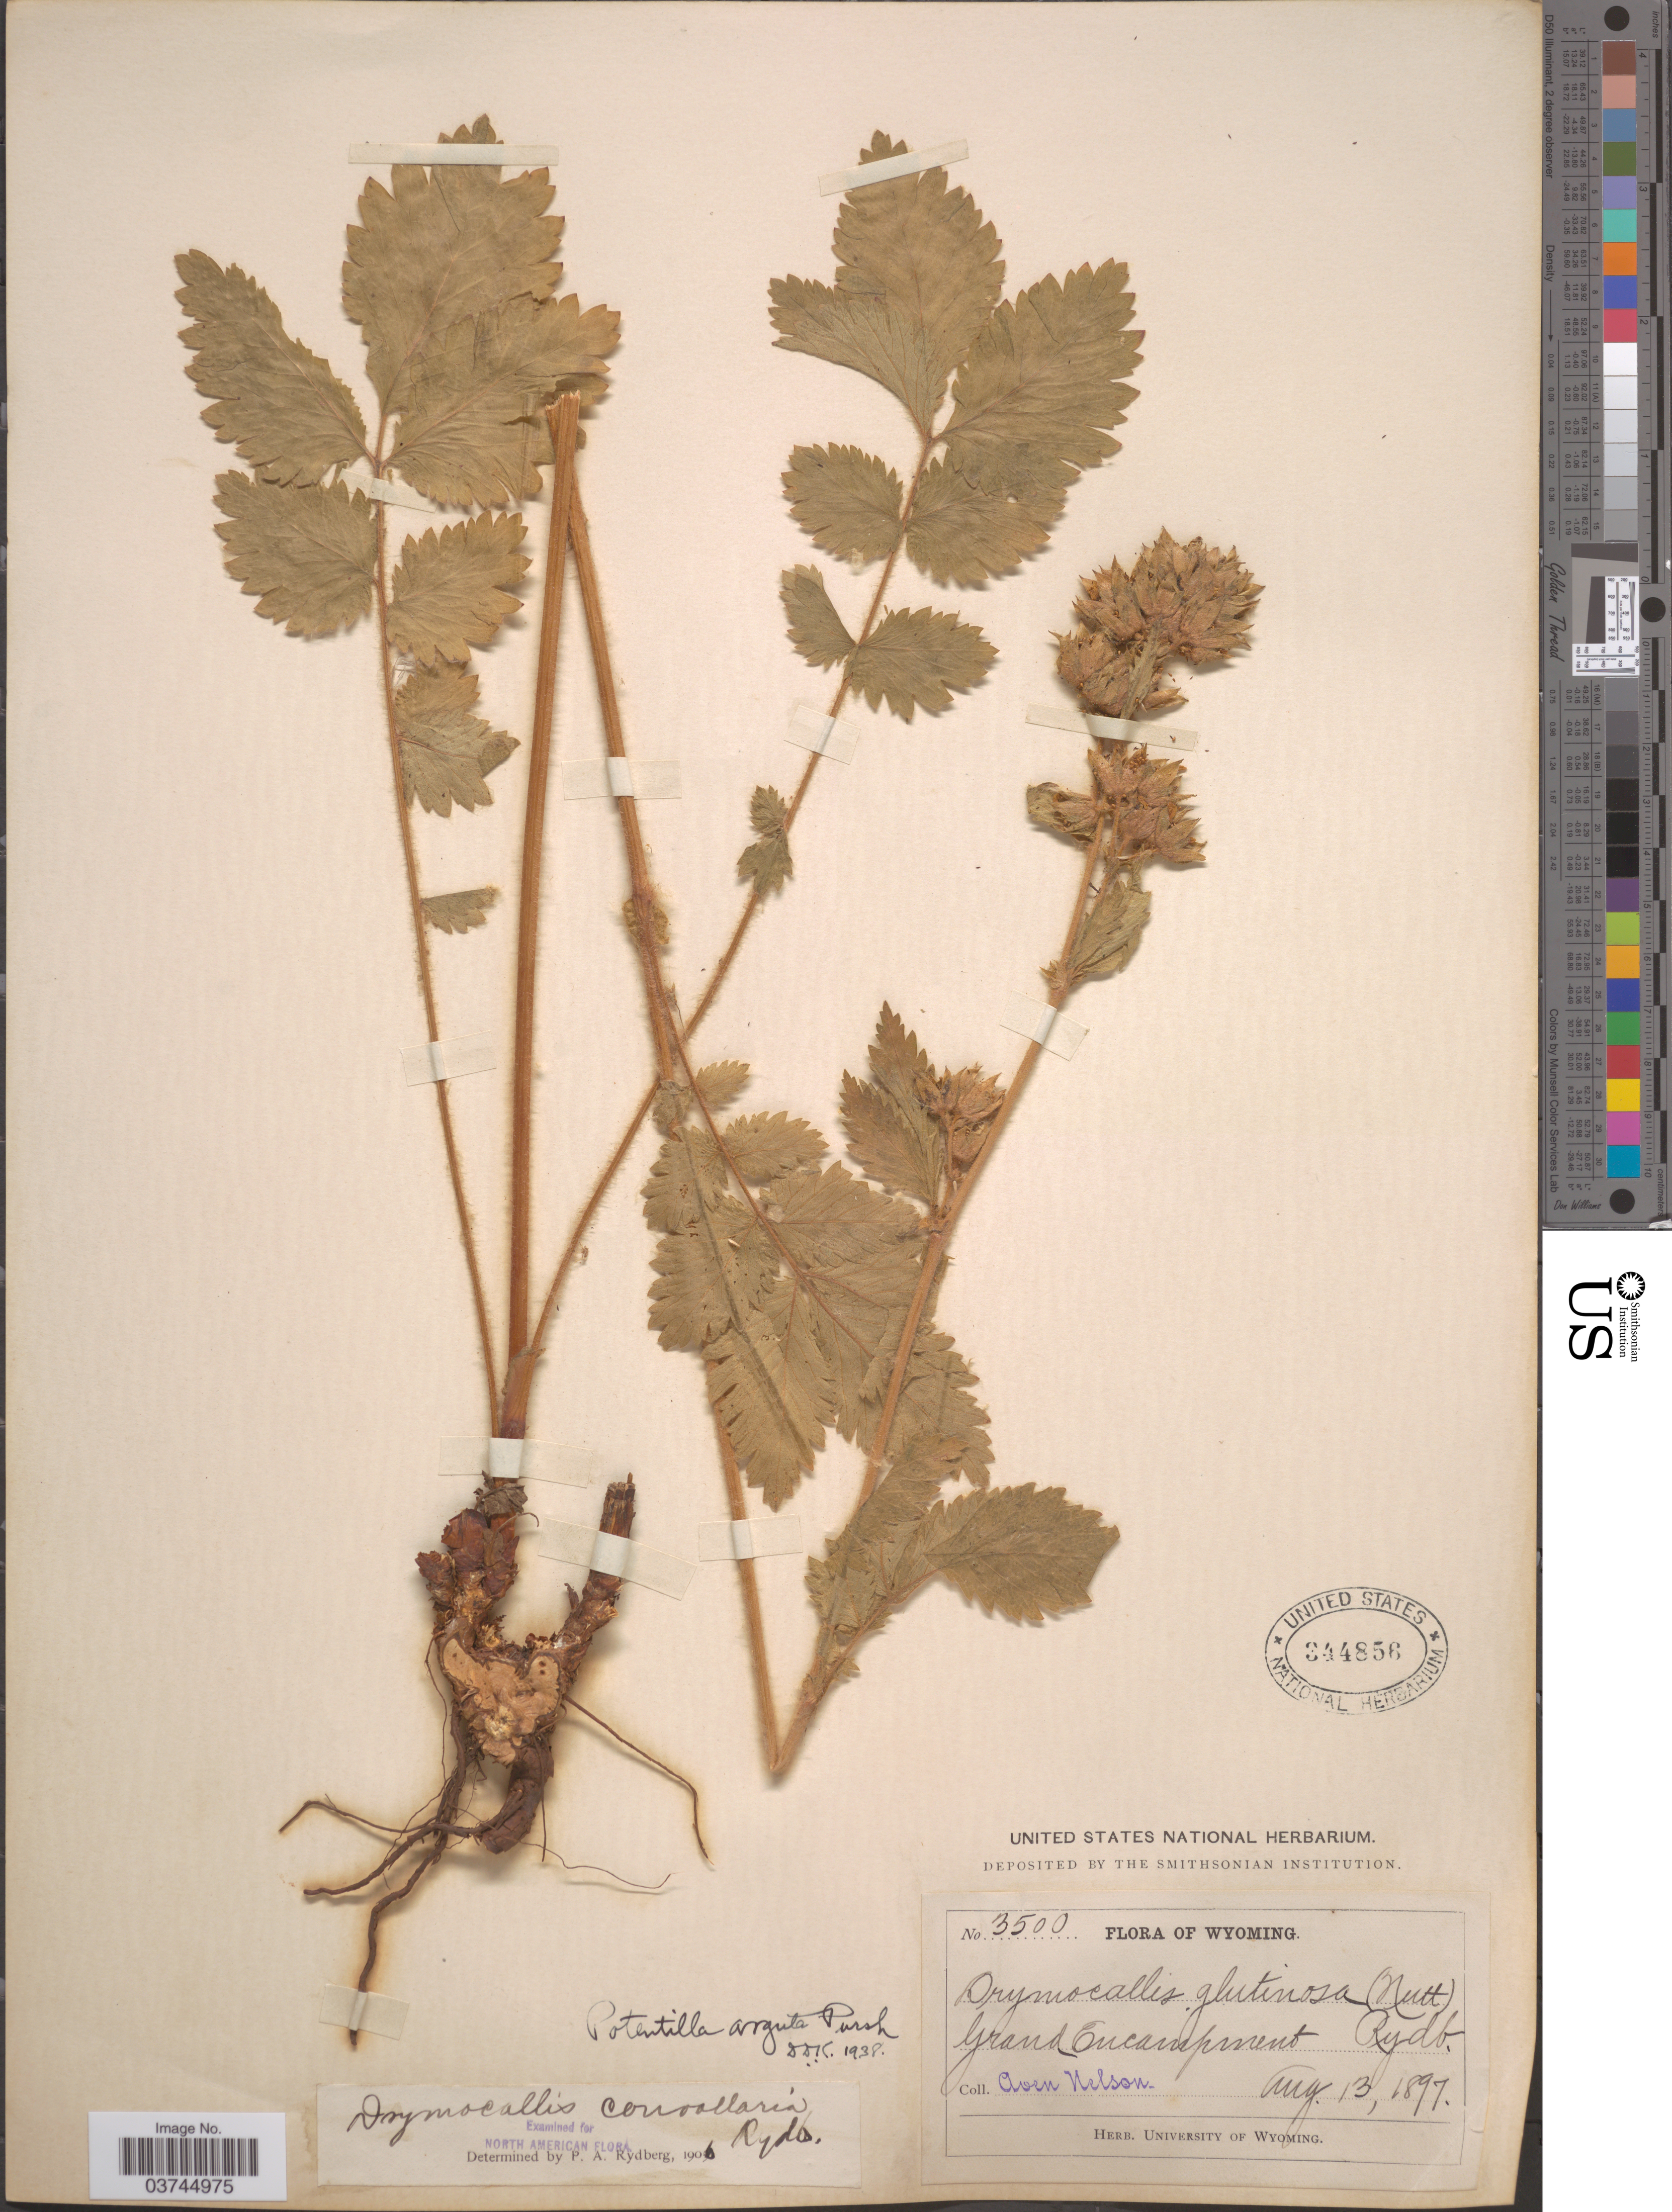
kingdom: Plantae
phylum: Tracheophyta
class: Magnoliopsida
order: Rosales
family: Rosaceae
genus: Drymocallis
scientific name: Drymocallis convallaria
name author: (Rydb.) Rydb.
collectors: A. Nelson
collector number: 3500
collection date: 1897-08-13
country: United States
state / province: Wyoming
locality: Grand Encampment.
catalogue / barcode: US 344856